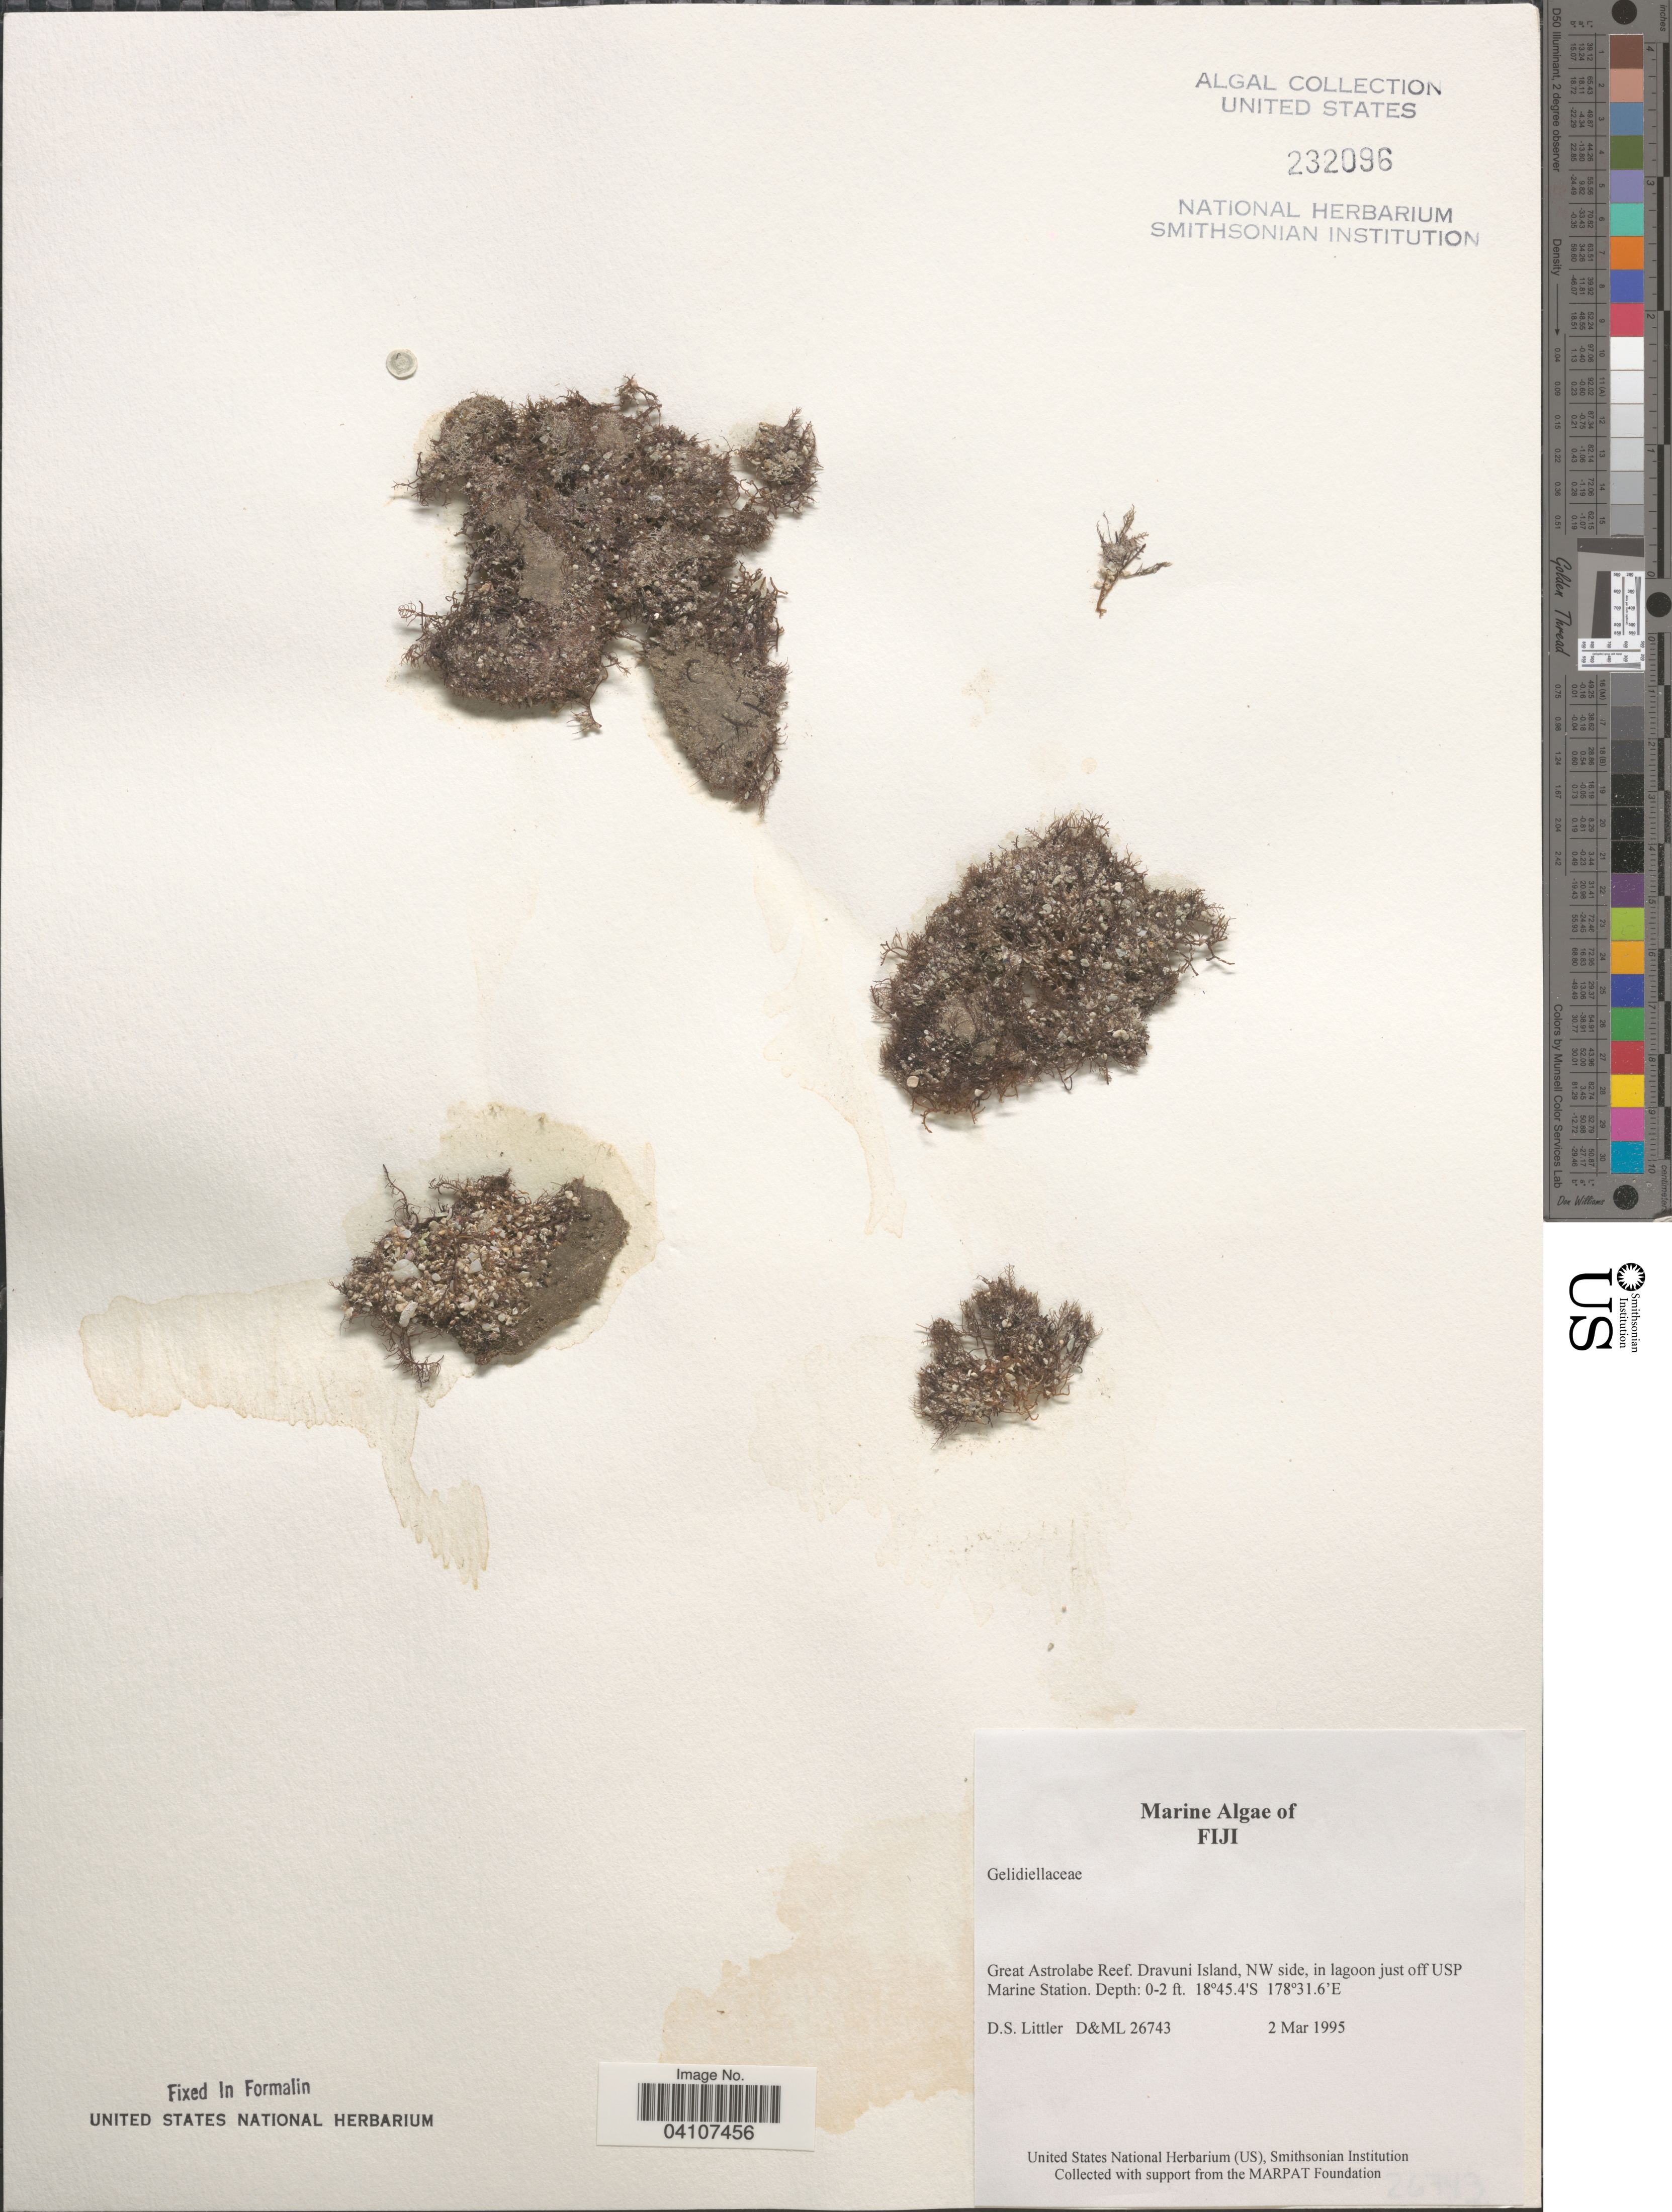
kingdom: Plantae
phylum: Rhodophyta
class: Florideophyceae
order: Gelidiales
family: Gelidiellaceae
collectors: D. S. Littler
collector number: D&ML 26743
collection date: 1995-03-02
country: Fiji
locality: Great Astrolabe Reef. Dravuni Island, NW side, in lagoon just off USP Marine Station.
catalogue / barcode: US 232096